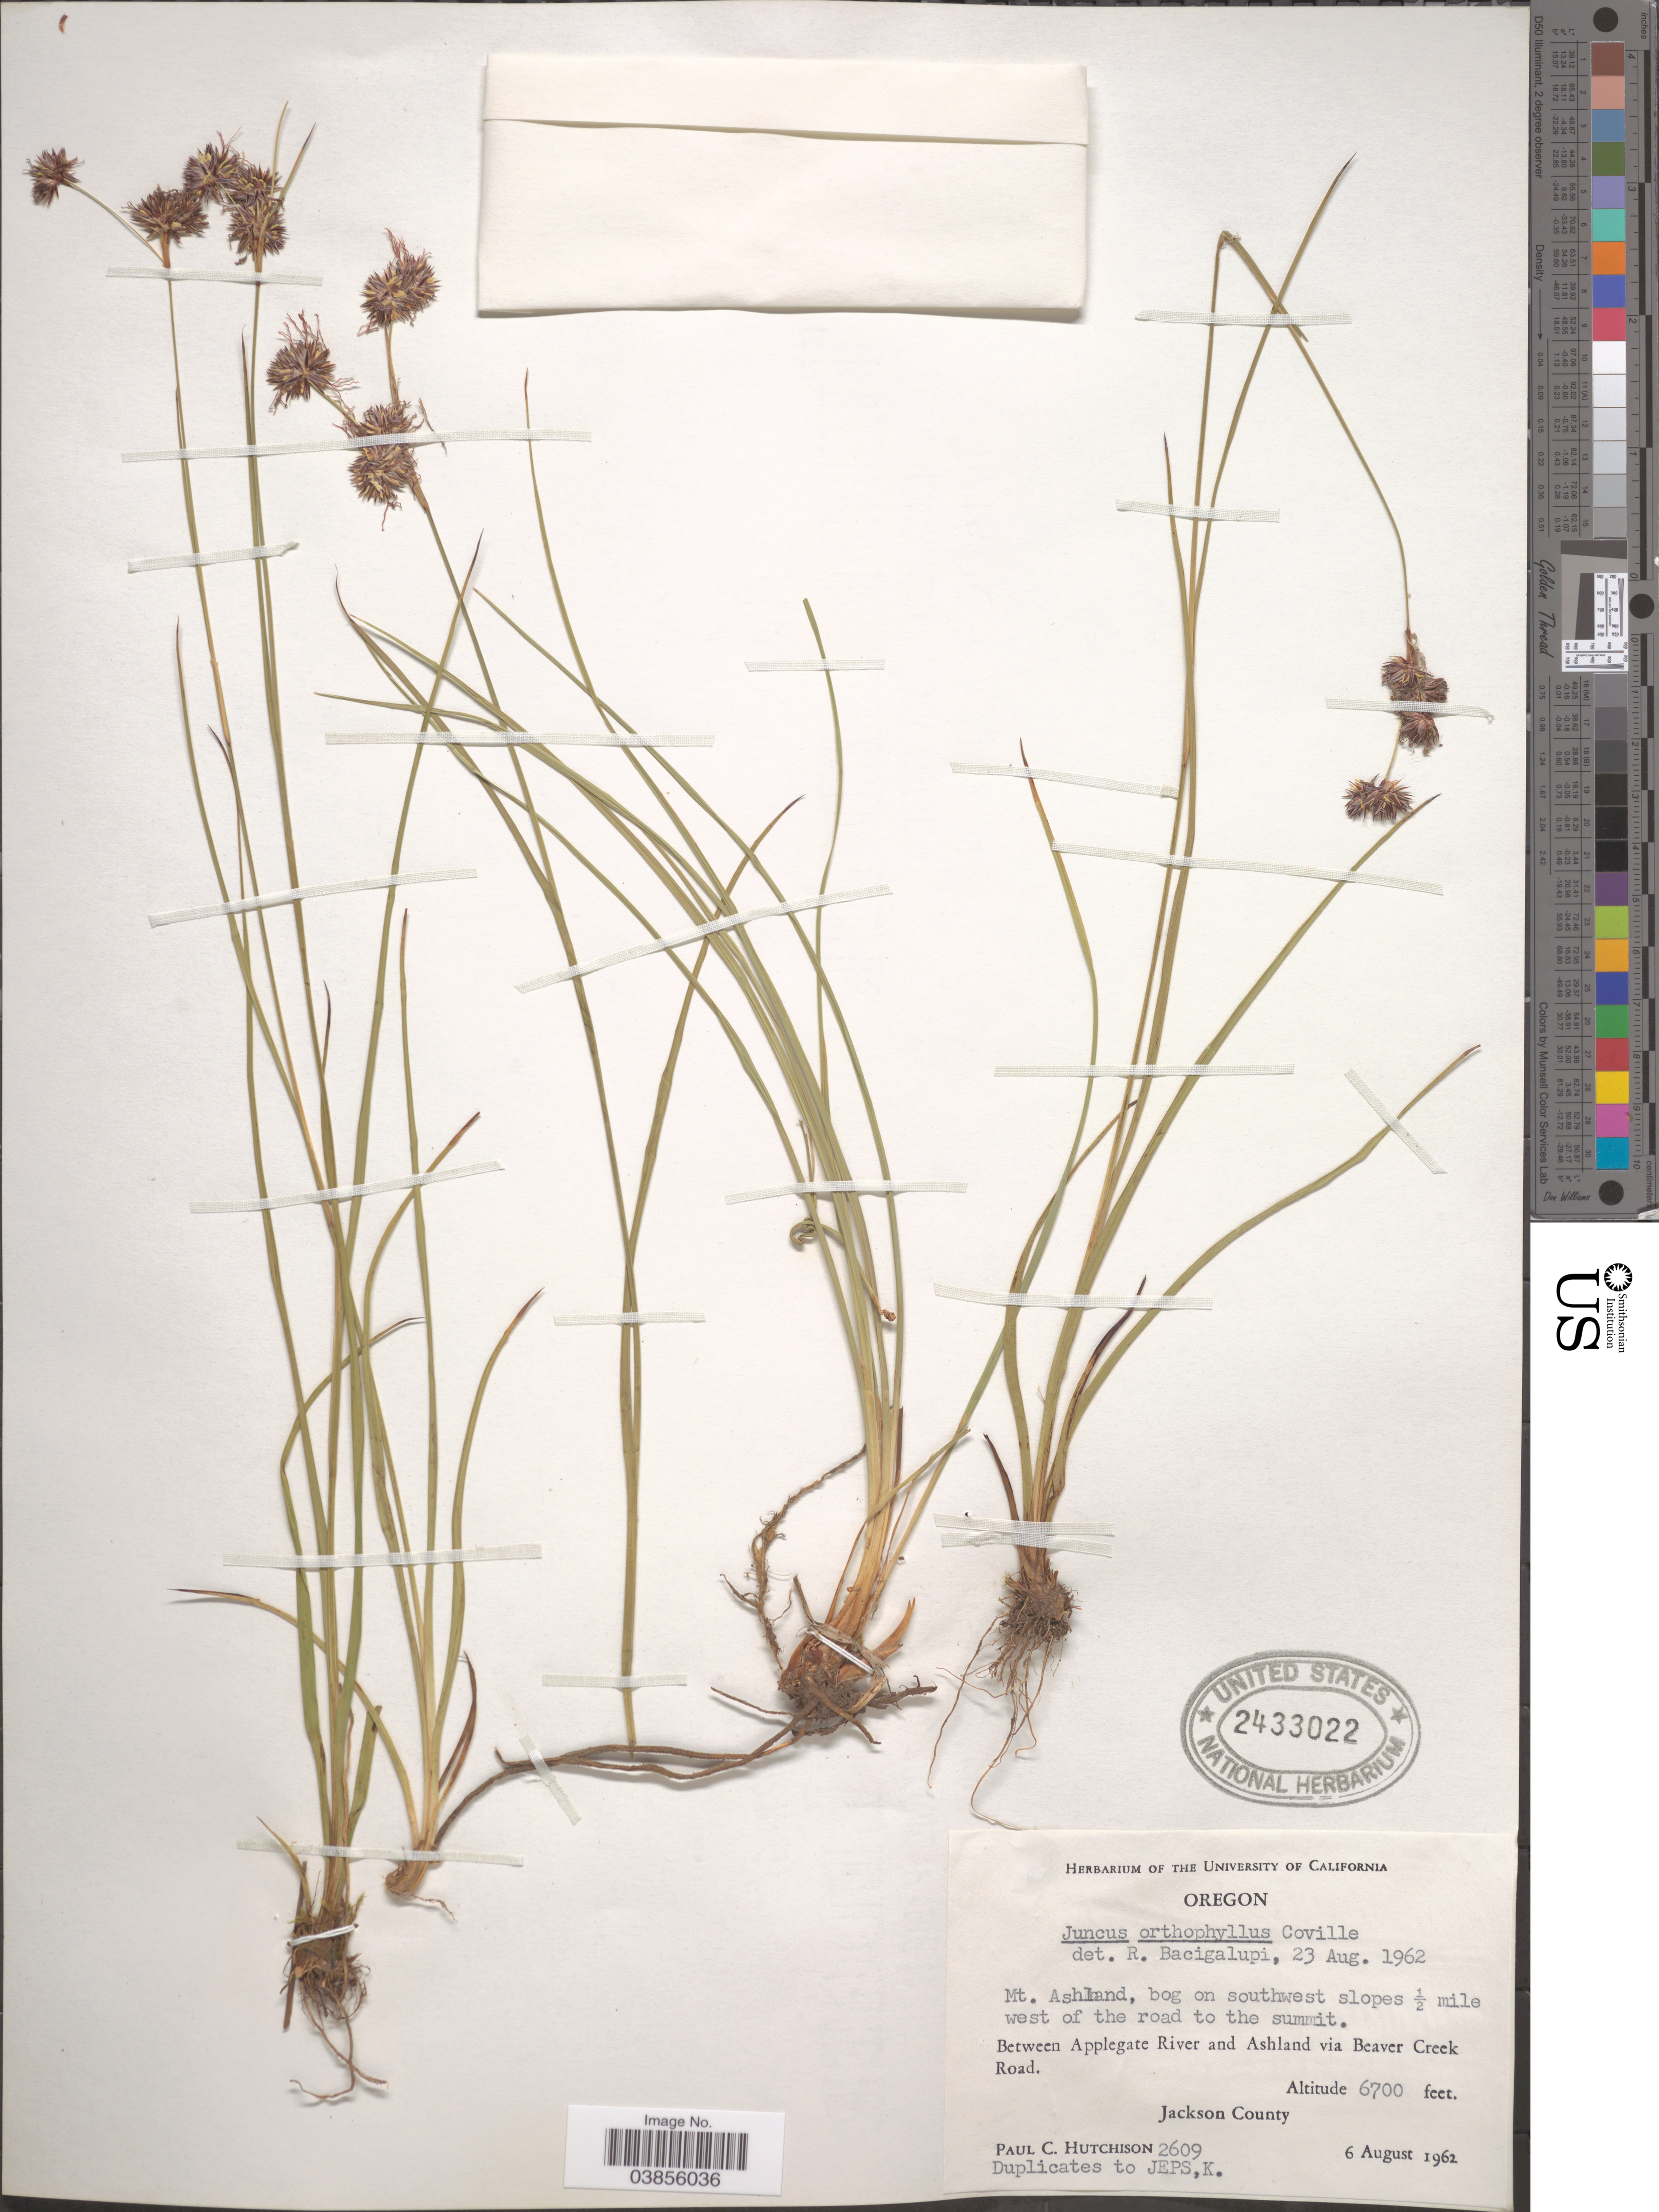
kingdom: Plantae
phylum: Tracheophyta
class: Liliopsida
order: Poales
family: Juncaceae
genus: Juncus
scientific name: Juncus orthophyllus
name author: Coville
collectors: P. C. Hutchison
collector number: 2609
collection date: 1962-08-06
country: United States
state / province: Oregon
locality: Mt. Ashland, bog on southwest slopes ½ mile west of the road to the summit. Between Applegate River and Ashland via Beaver Creek Road. Jackson County.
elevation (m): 2042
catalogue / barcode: US 2433022